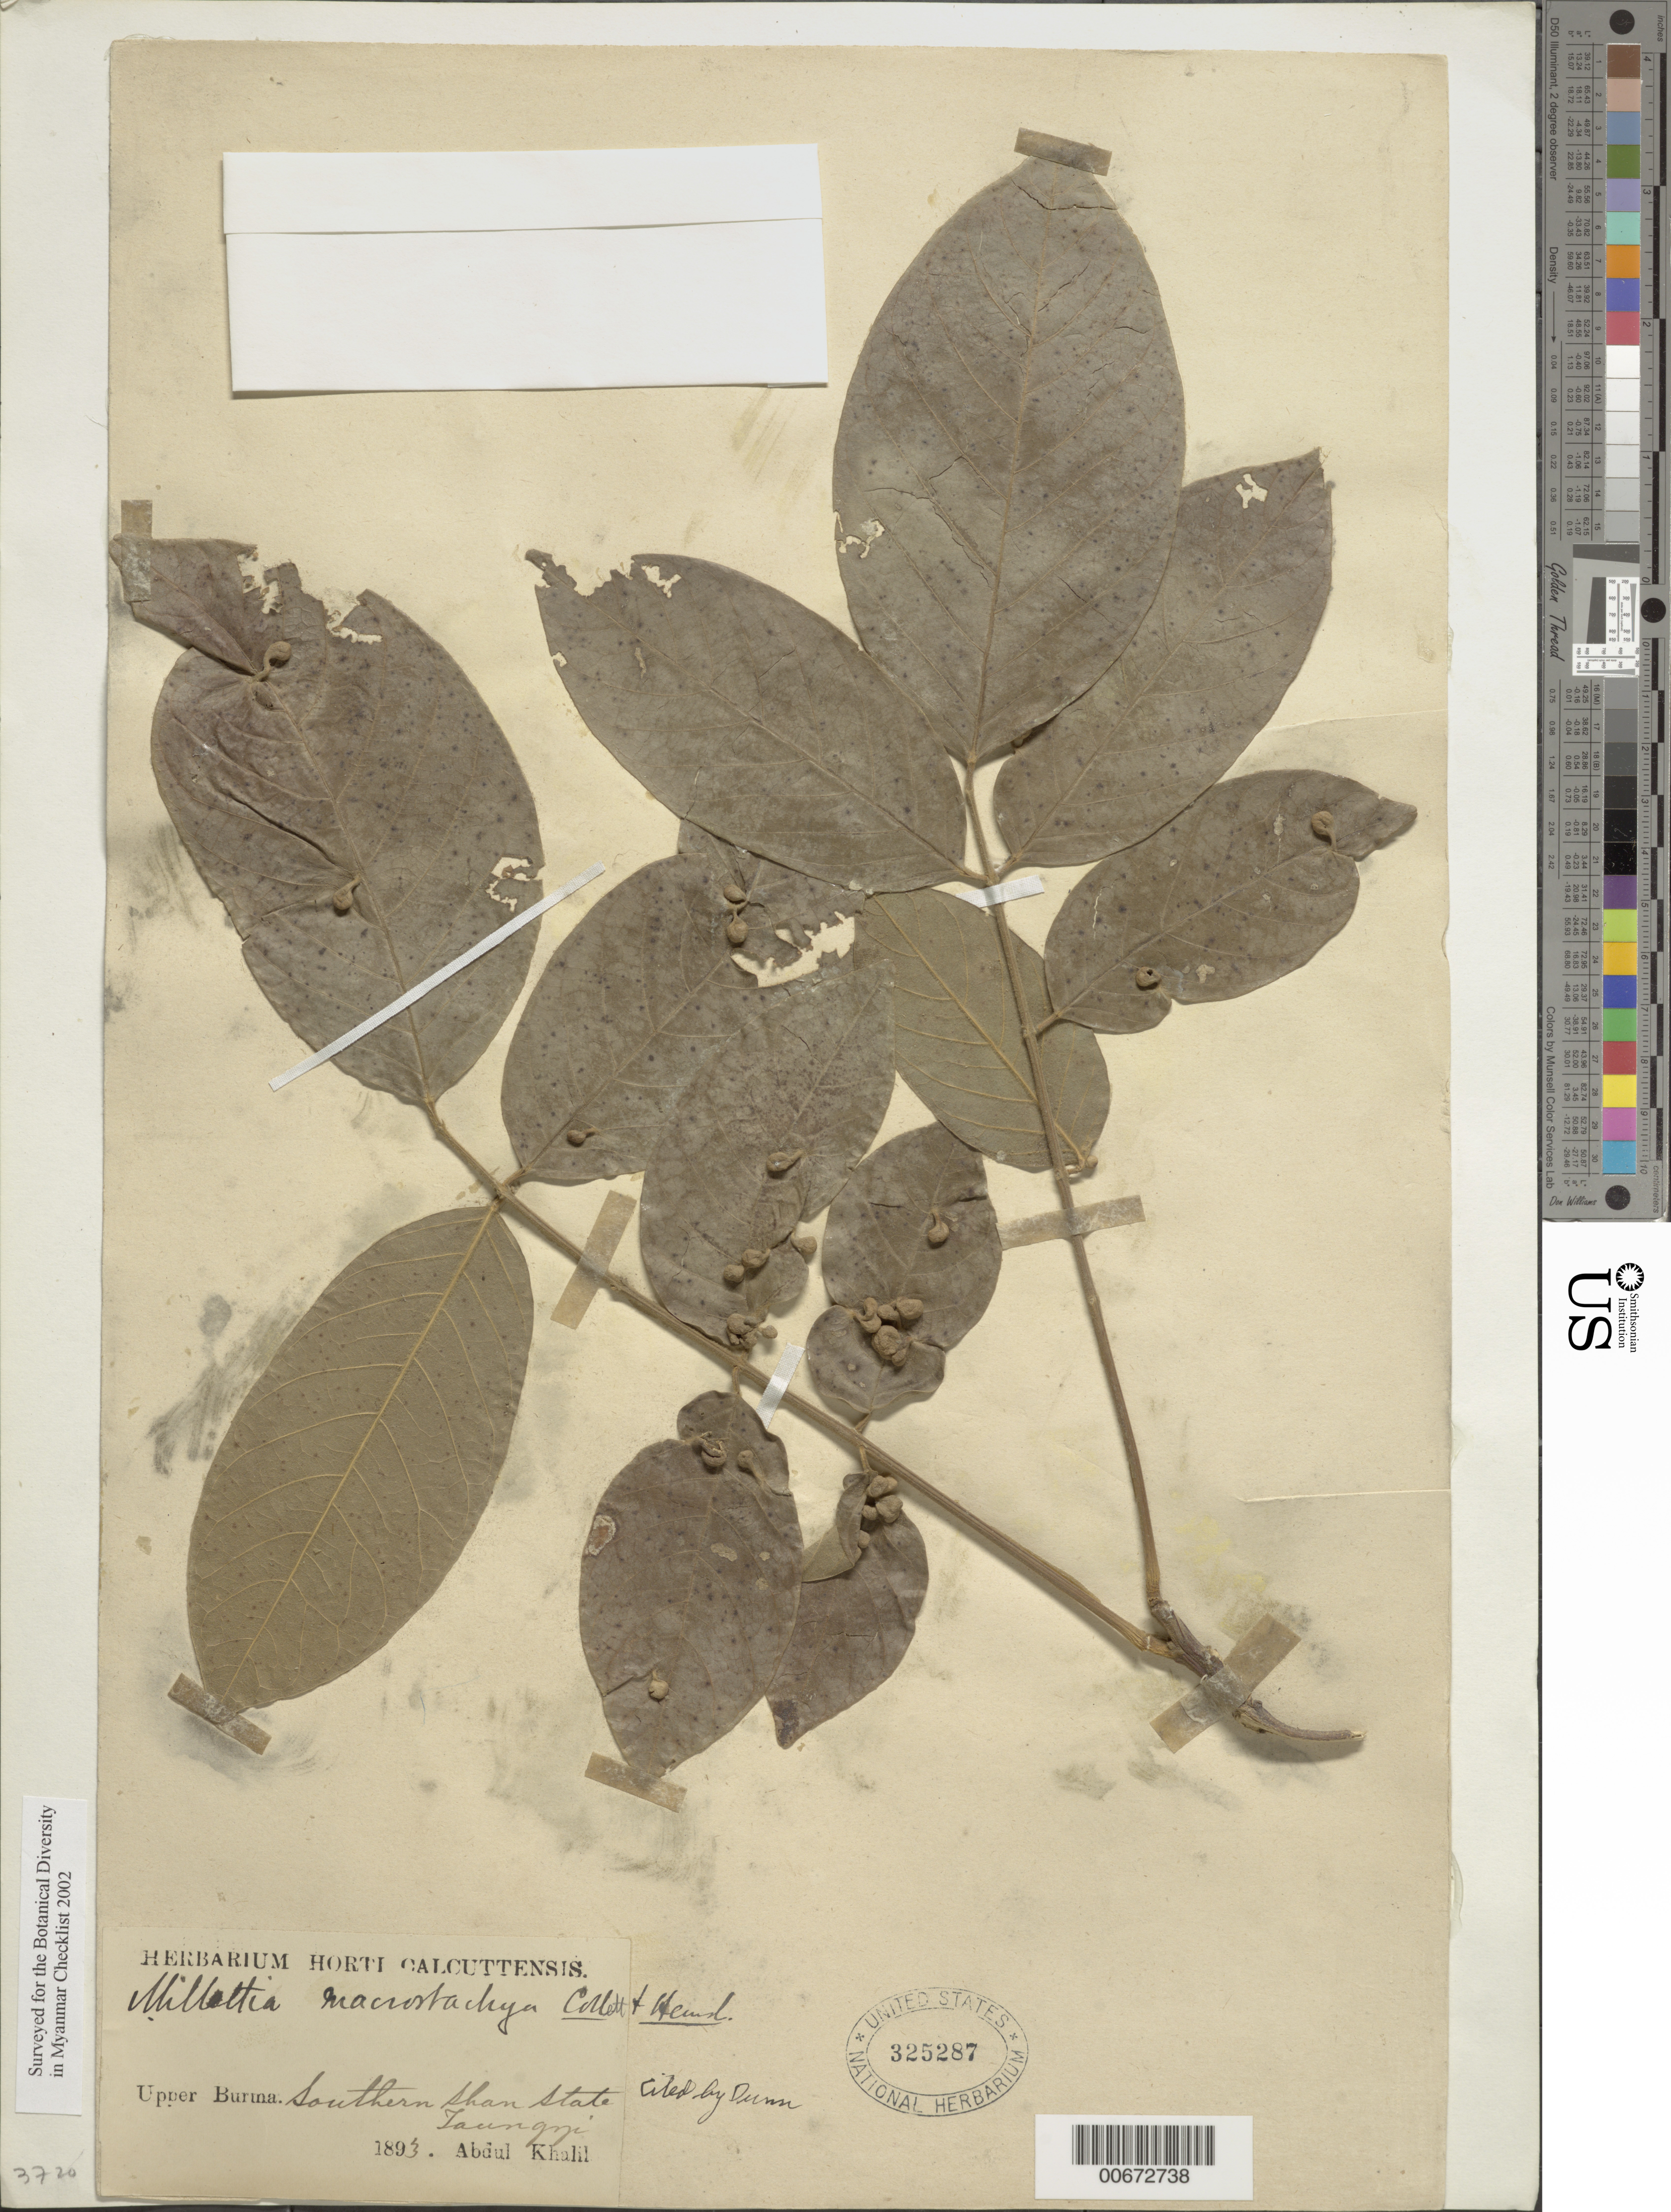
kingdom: Plantae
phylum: Tracheophyta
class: Magnoliopsida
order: Fabales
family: Fabaceae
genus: Millettia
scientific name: Millettia macrostachya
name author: Collett & Hemsl.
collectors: A. Khalil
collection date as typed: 1893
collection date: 1893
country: Myanmar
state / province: Shan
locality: Taunggyi.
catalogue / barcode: US 325287